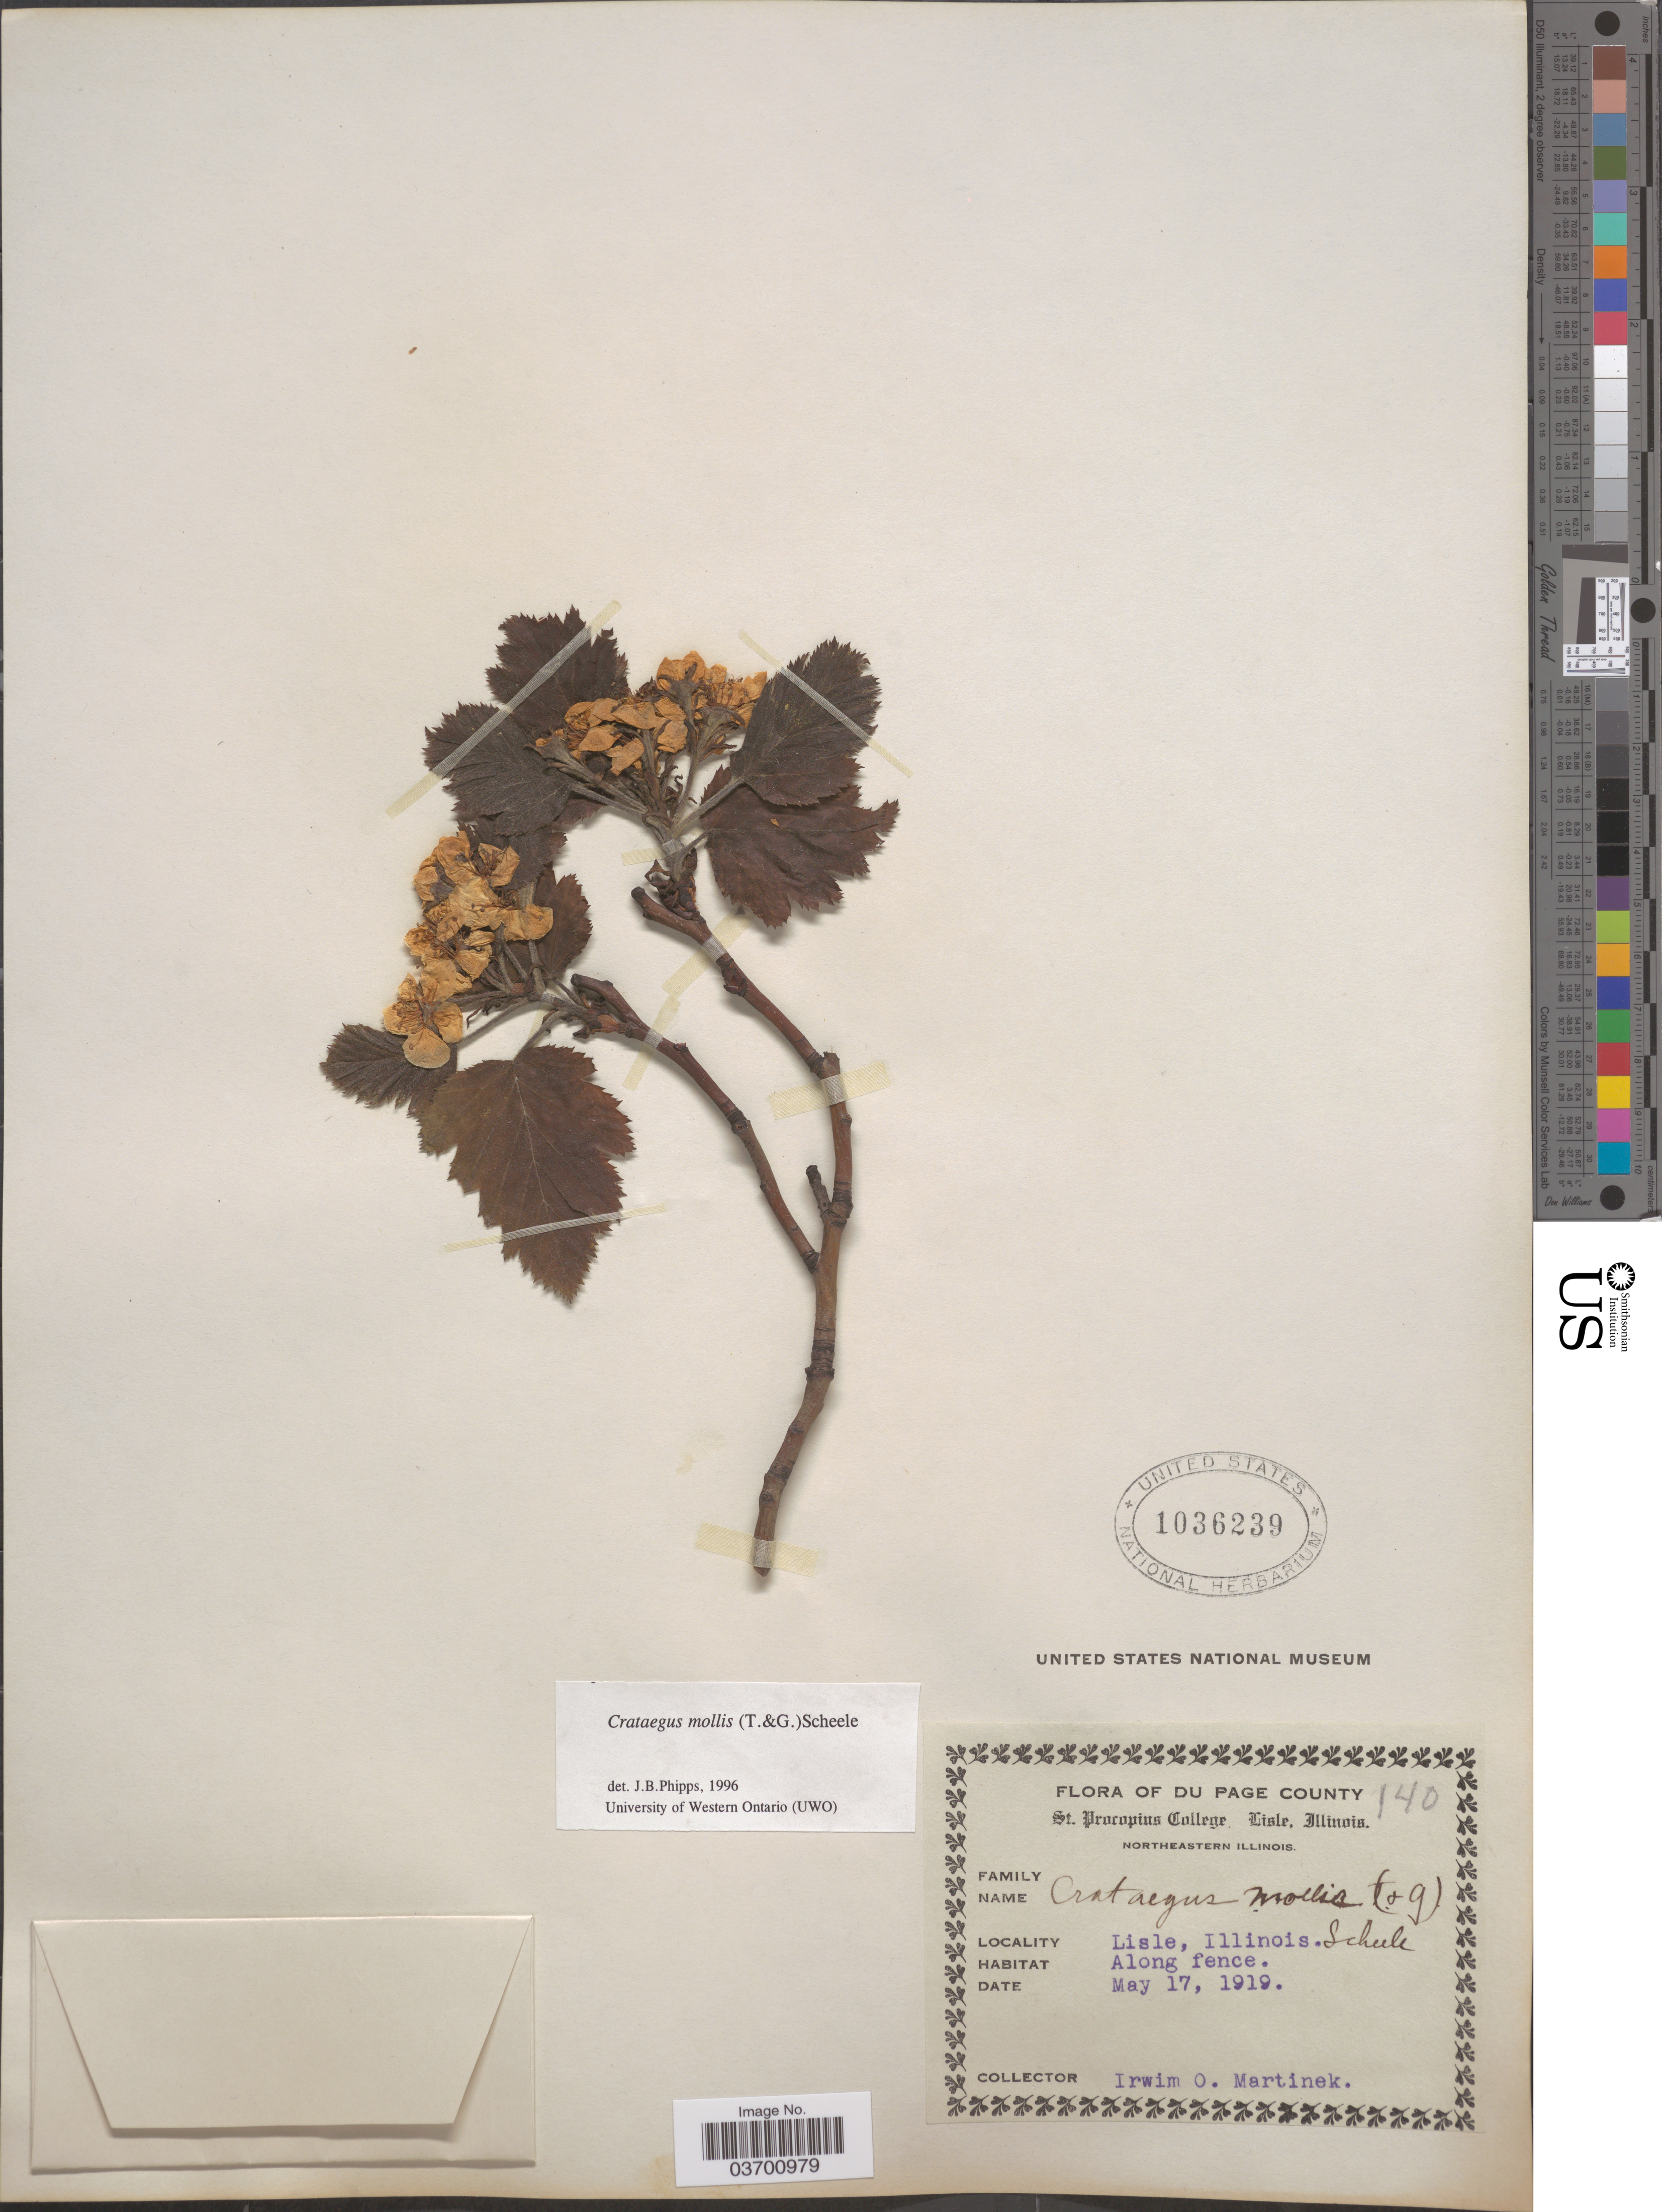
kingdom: Plantae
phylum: Tracheophyta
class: Magnoliopsida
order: Rosales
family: Rosaceae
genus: Crataegus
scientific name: Crataegus mollis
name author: (Torr. & A. Gray) Scheele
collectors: I. Martinek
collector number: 140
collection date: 1919-05-17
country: United States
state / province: Illinois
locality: Du Page County. Lisle.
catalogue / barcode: US 1036239